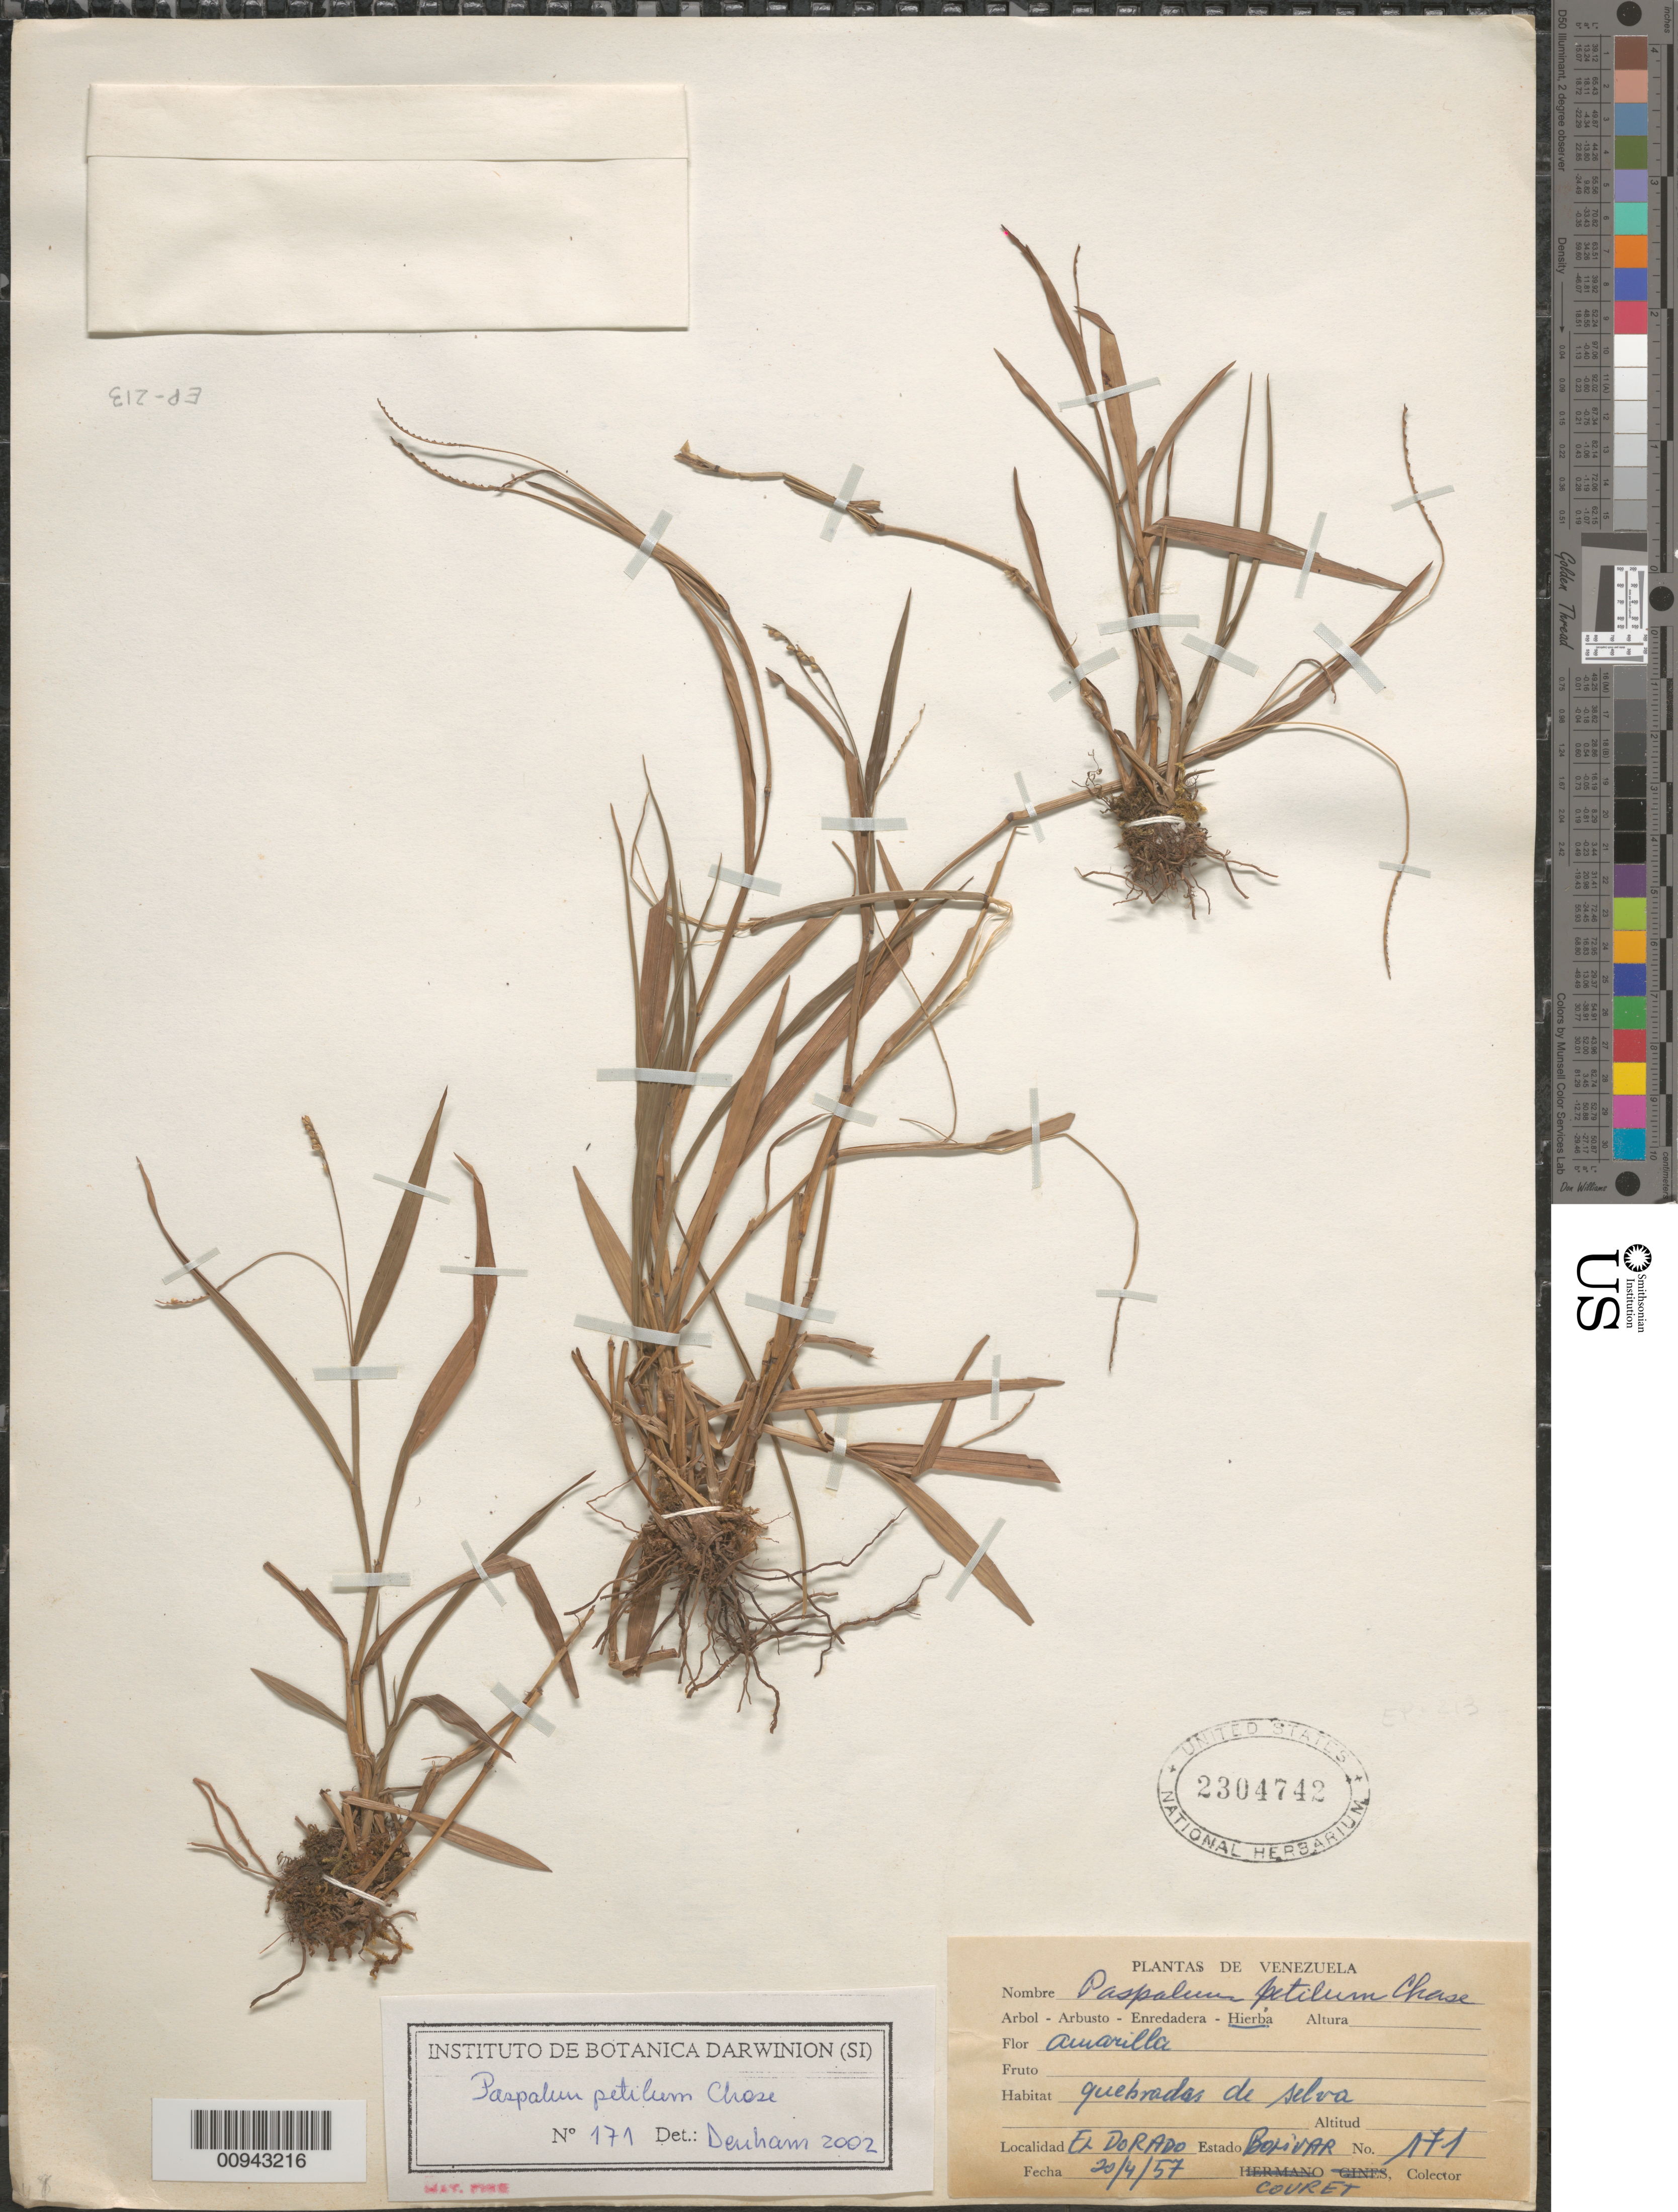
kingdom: Plantae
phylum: Tracheophyta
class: Liliopsida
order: Poales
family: Poaceae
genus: Paspalum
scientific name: Paspalum petilum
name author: Chase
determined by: Denham, --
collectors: -. Couret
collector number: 171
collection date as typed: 20-Apr-57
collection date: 1957-04-20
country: Venezuela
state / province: Bolívar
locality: El Dorado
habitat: quebrada de selva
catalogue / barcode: US 2304742